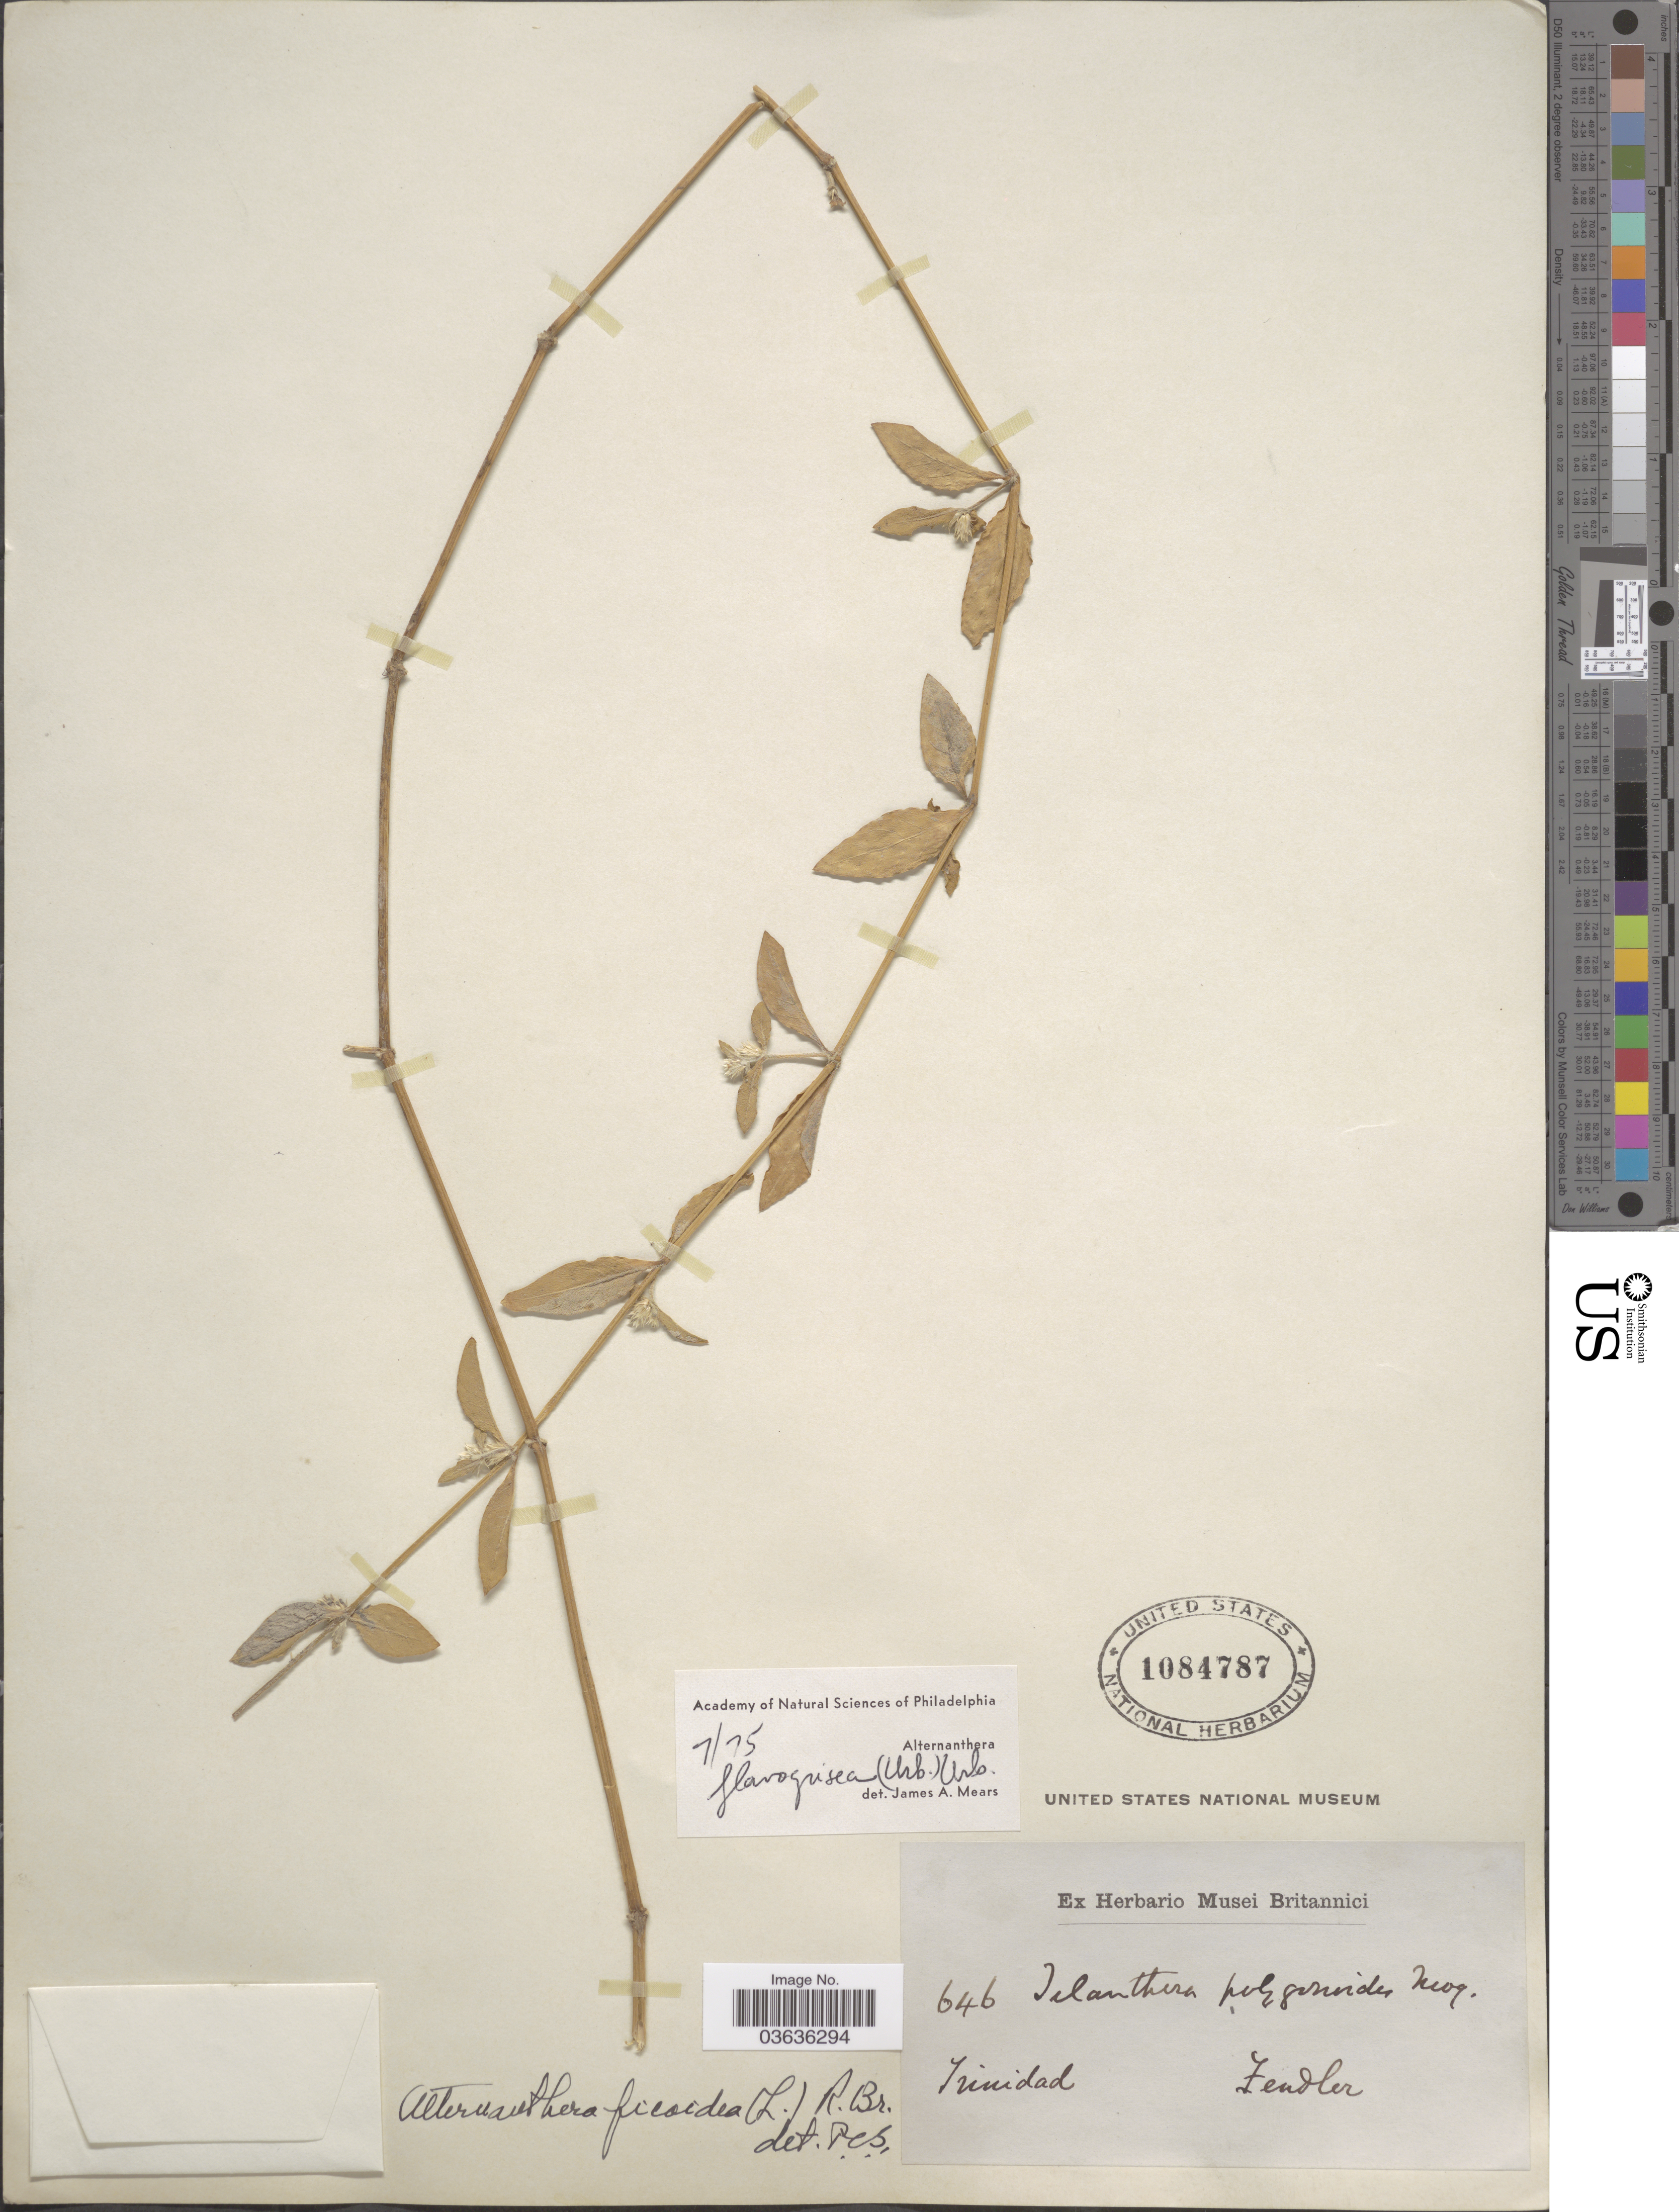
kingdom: Plantae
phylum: Tracheophyta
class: Magnoliopsida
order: Caryophyllales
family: Amaranthaceae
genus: Alternanthera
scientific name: Alternanthera flavogrisea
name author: Urb.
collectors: -. Fendler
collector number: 646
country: Trinidad and Tobago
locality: Trinidad.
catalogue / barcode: US 1084787